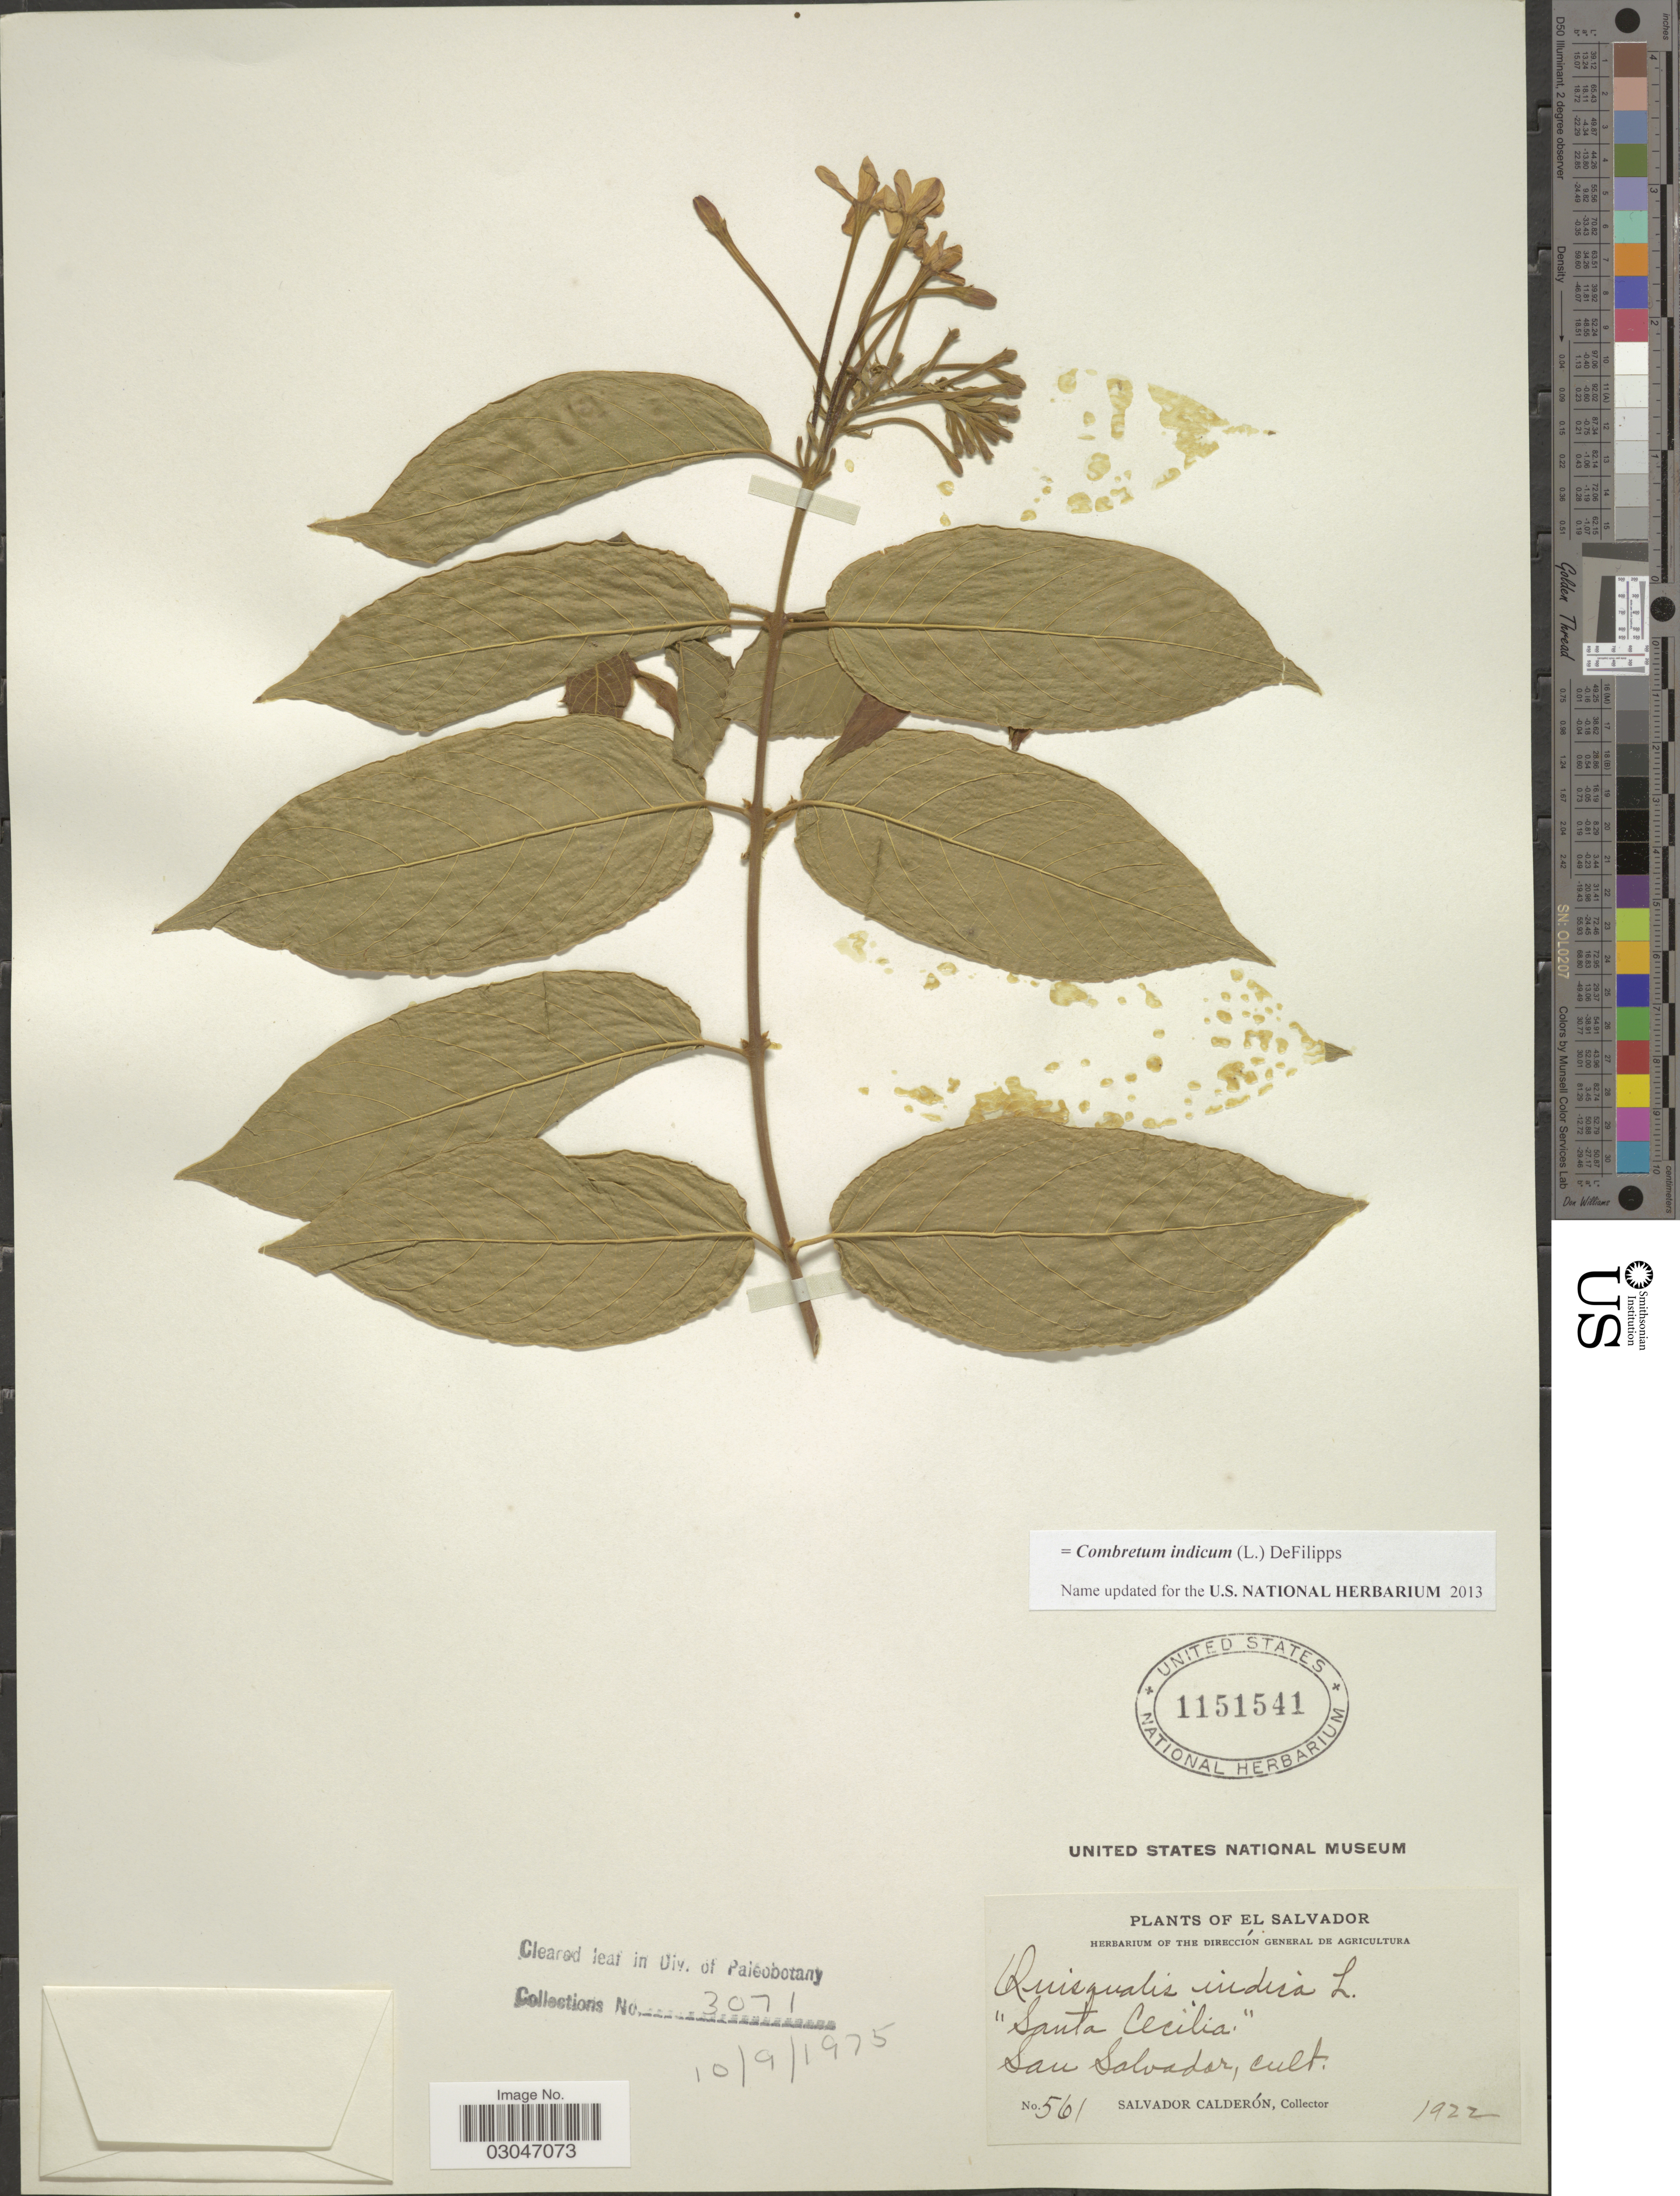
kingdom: Plantae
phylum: Tracheophyta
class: Magnoliopsida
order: Myrtales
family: Combretaceae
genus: Combretum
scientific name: Combretum indicum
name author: (L.) DeFilipps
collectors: S. Calderón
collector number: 561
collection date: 1922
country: El Salvador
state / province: San Salvador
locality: Santa Cecilia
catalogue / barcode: US 1151541